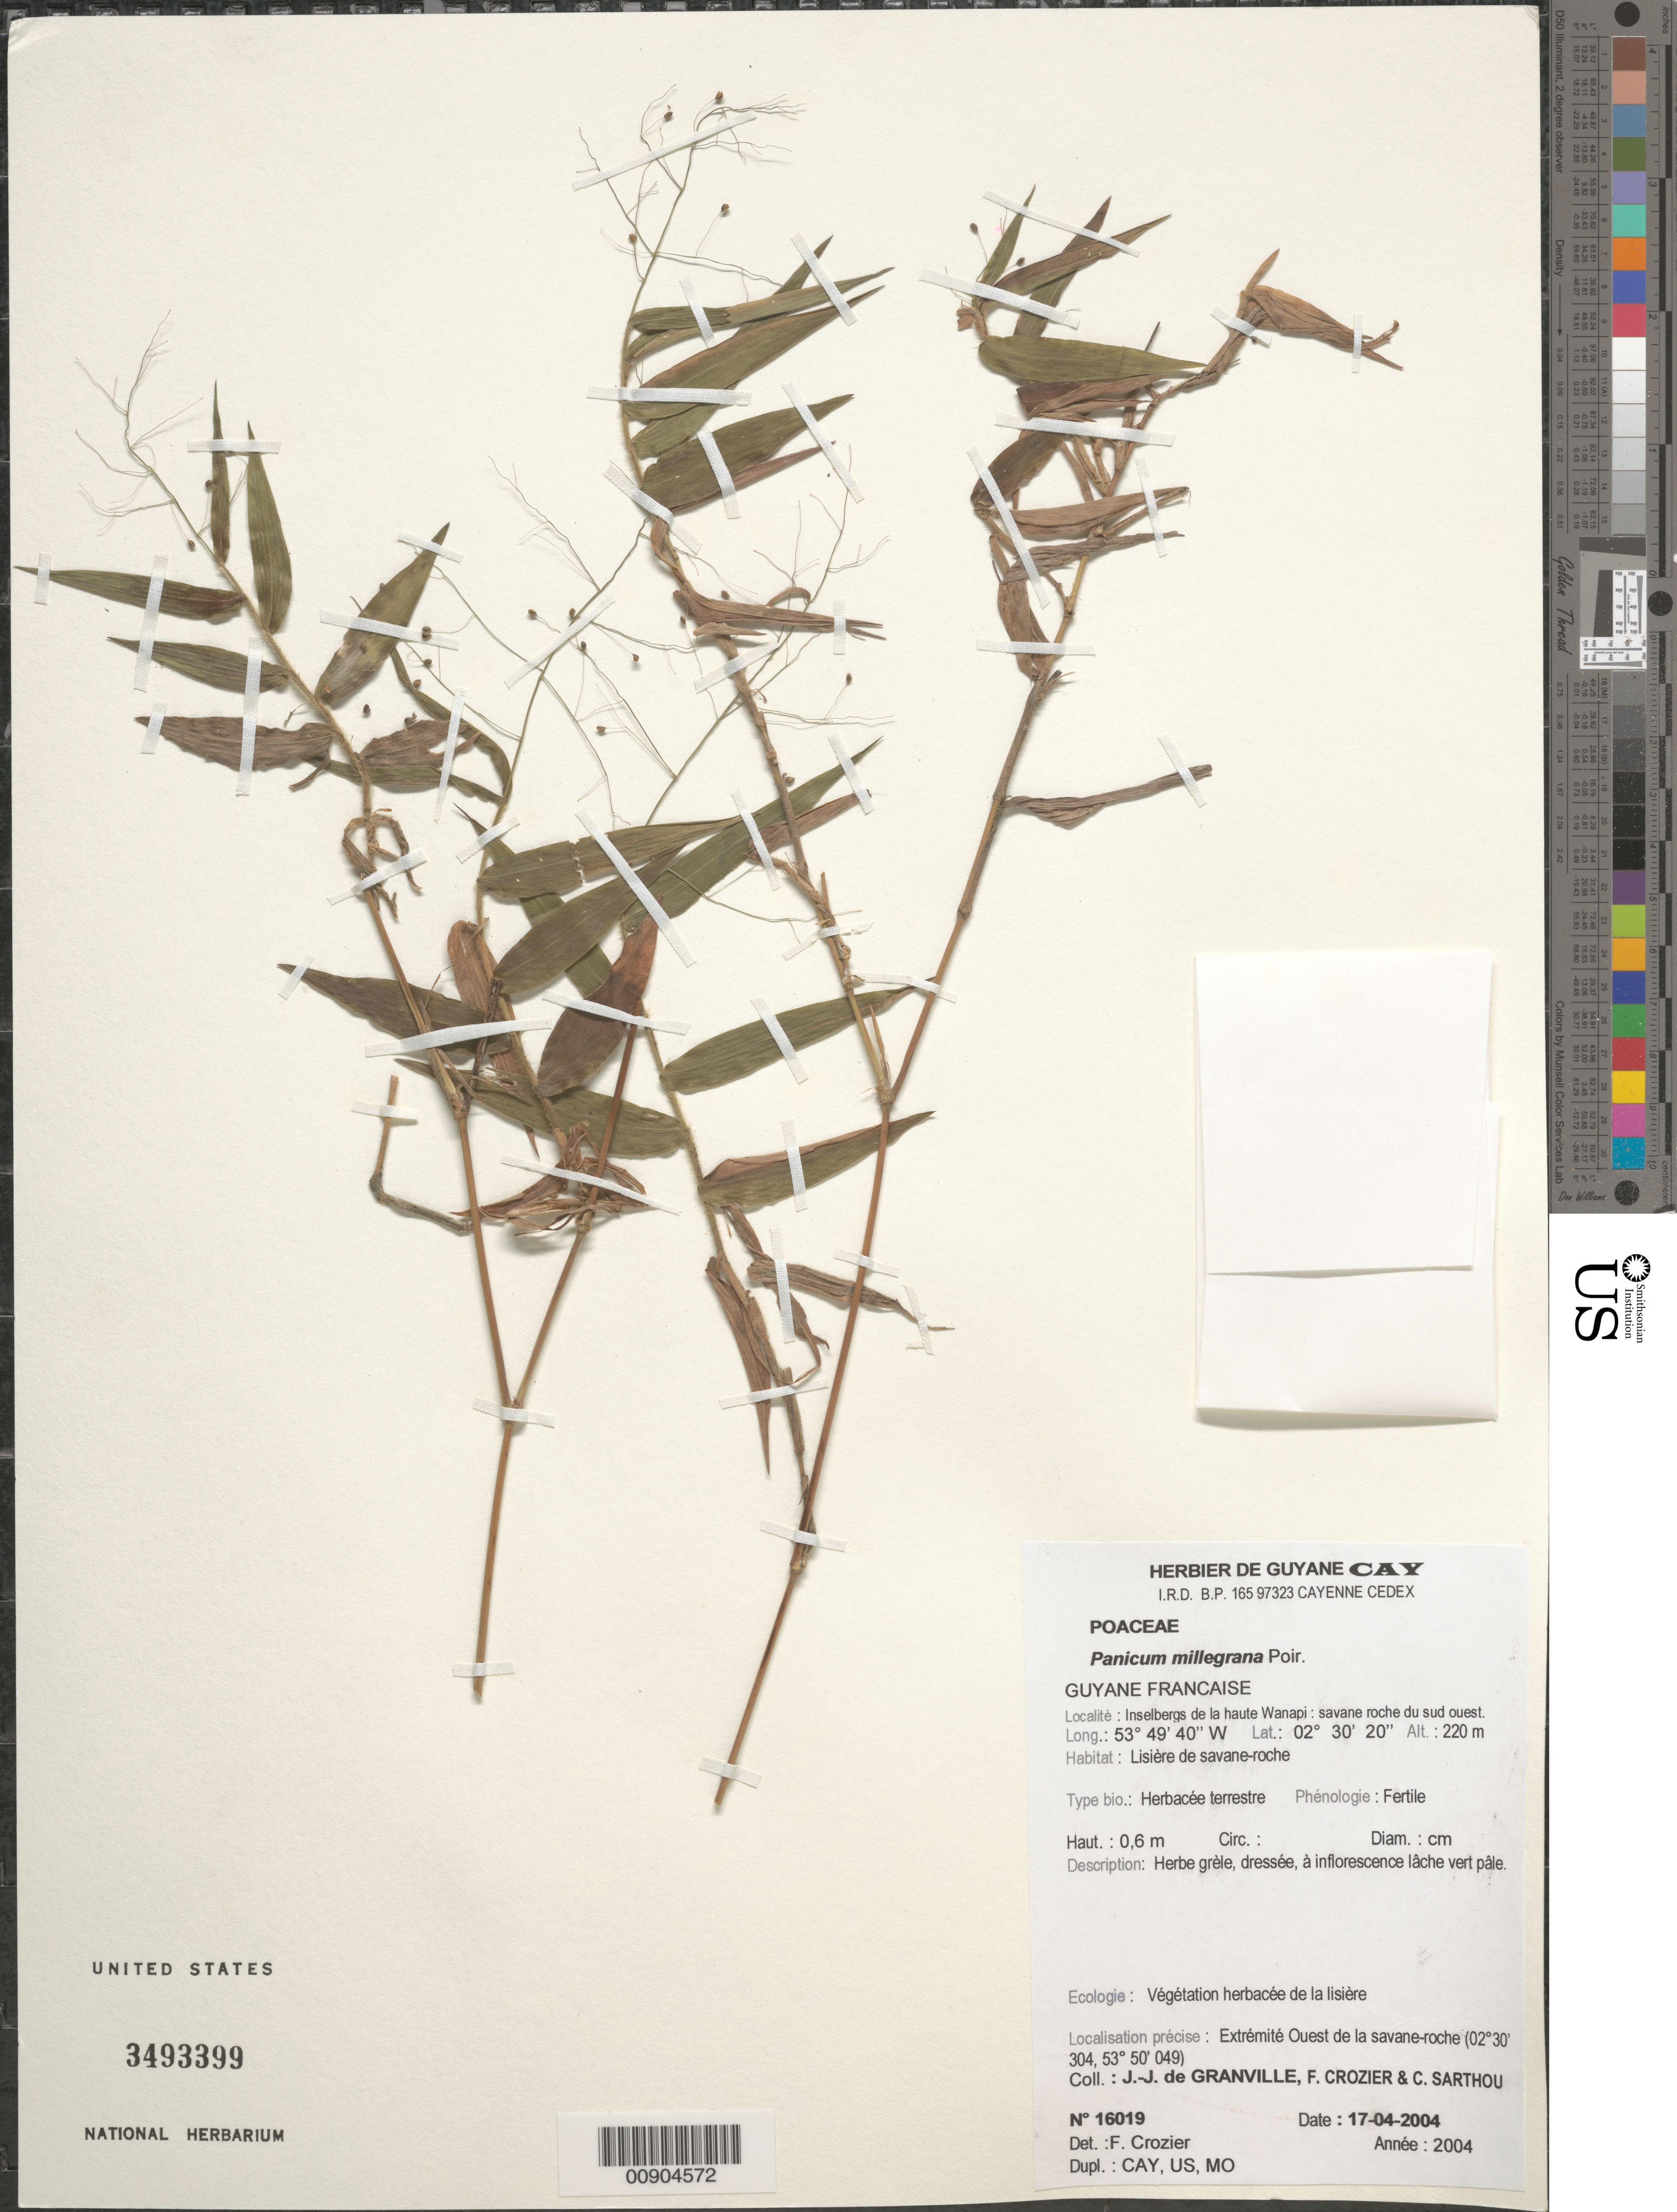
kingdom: Plantae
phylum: Tracheophyta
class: Liliopsida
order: Poales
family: Poaceae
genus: Panicum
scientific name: Panicum millegrana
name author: Poir.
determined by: Crozier, F.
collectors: J.-J. de Granville, F. Crozier & C. Sarthou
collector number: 16019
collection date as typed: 17-Apr-04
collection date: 2004-04-17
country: French Guiana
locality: Inselbergs de la haute Wanapi, extrémité ouest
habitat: Lisière de savane roche, végétation herbacée de la lisière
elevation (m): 220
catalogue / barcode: US 3493399